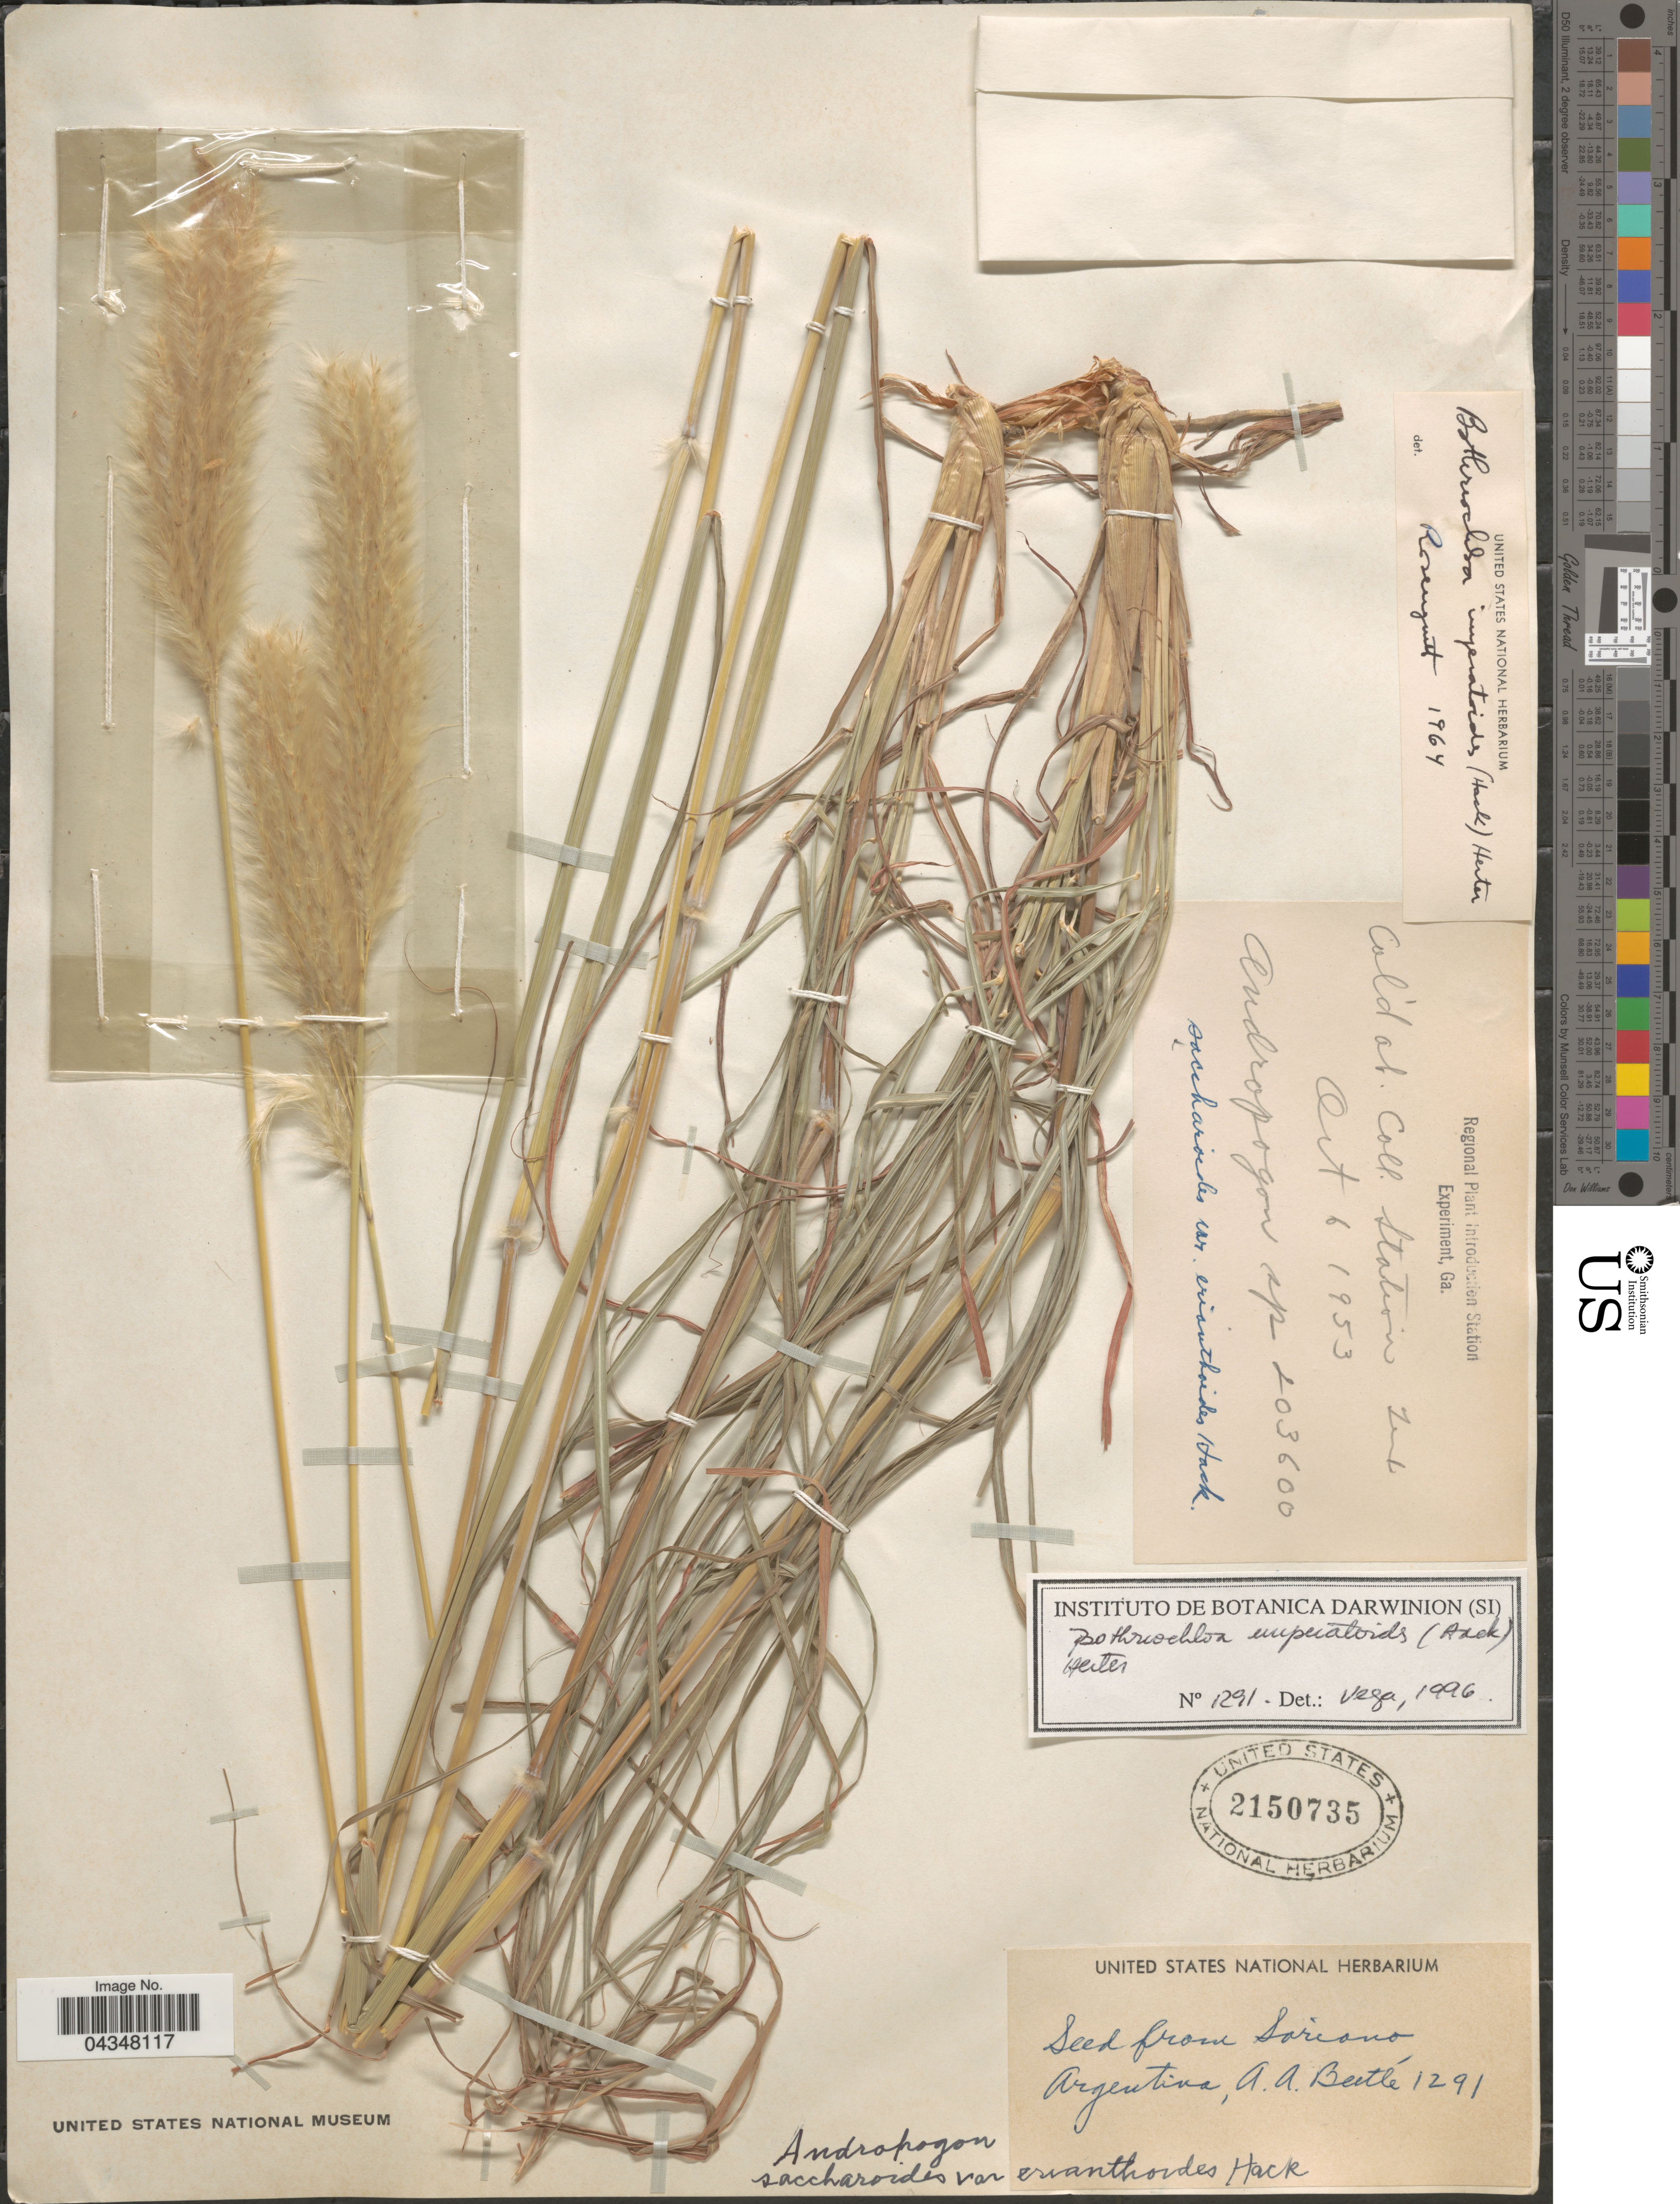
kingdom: Plantae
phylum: Tracheophyta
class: Liliopsida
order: Poales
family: Poaceae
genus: Bothriochloa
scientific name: Bothriochloa imperatoides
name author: (Hack.) Herter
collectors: A. A. Beetle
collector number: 203600?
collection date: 1953-10-06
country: United States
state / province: Texas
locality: College Station.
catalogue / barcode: US 2150735